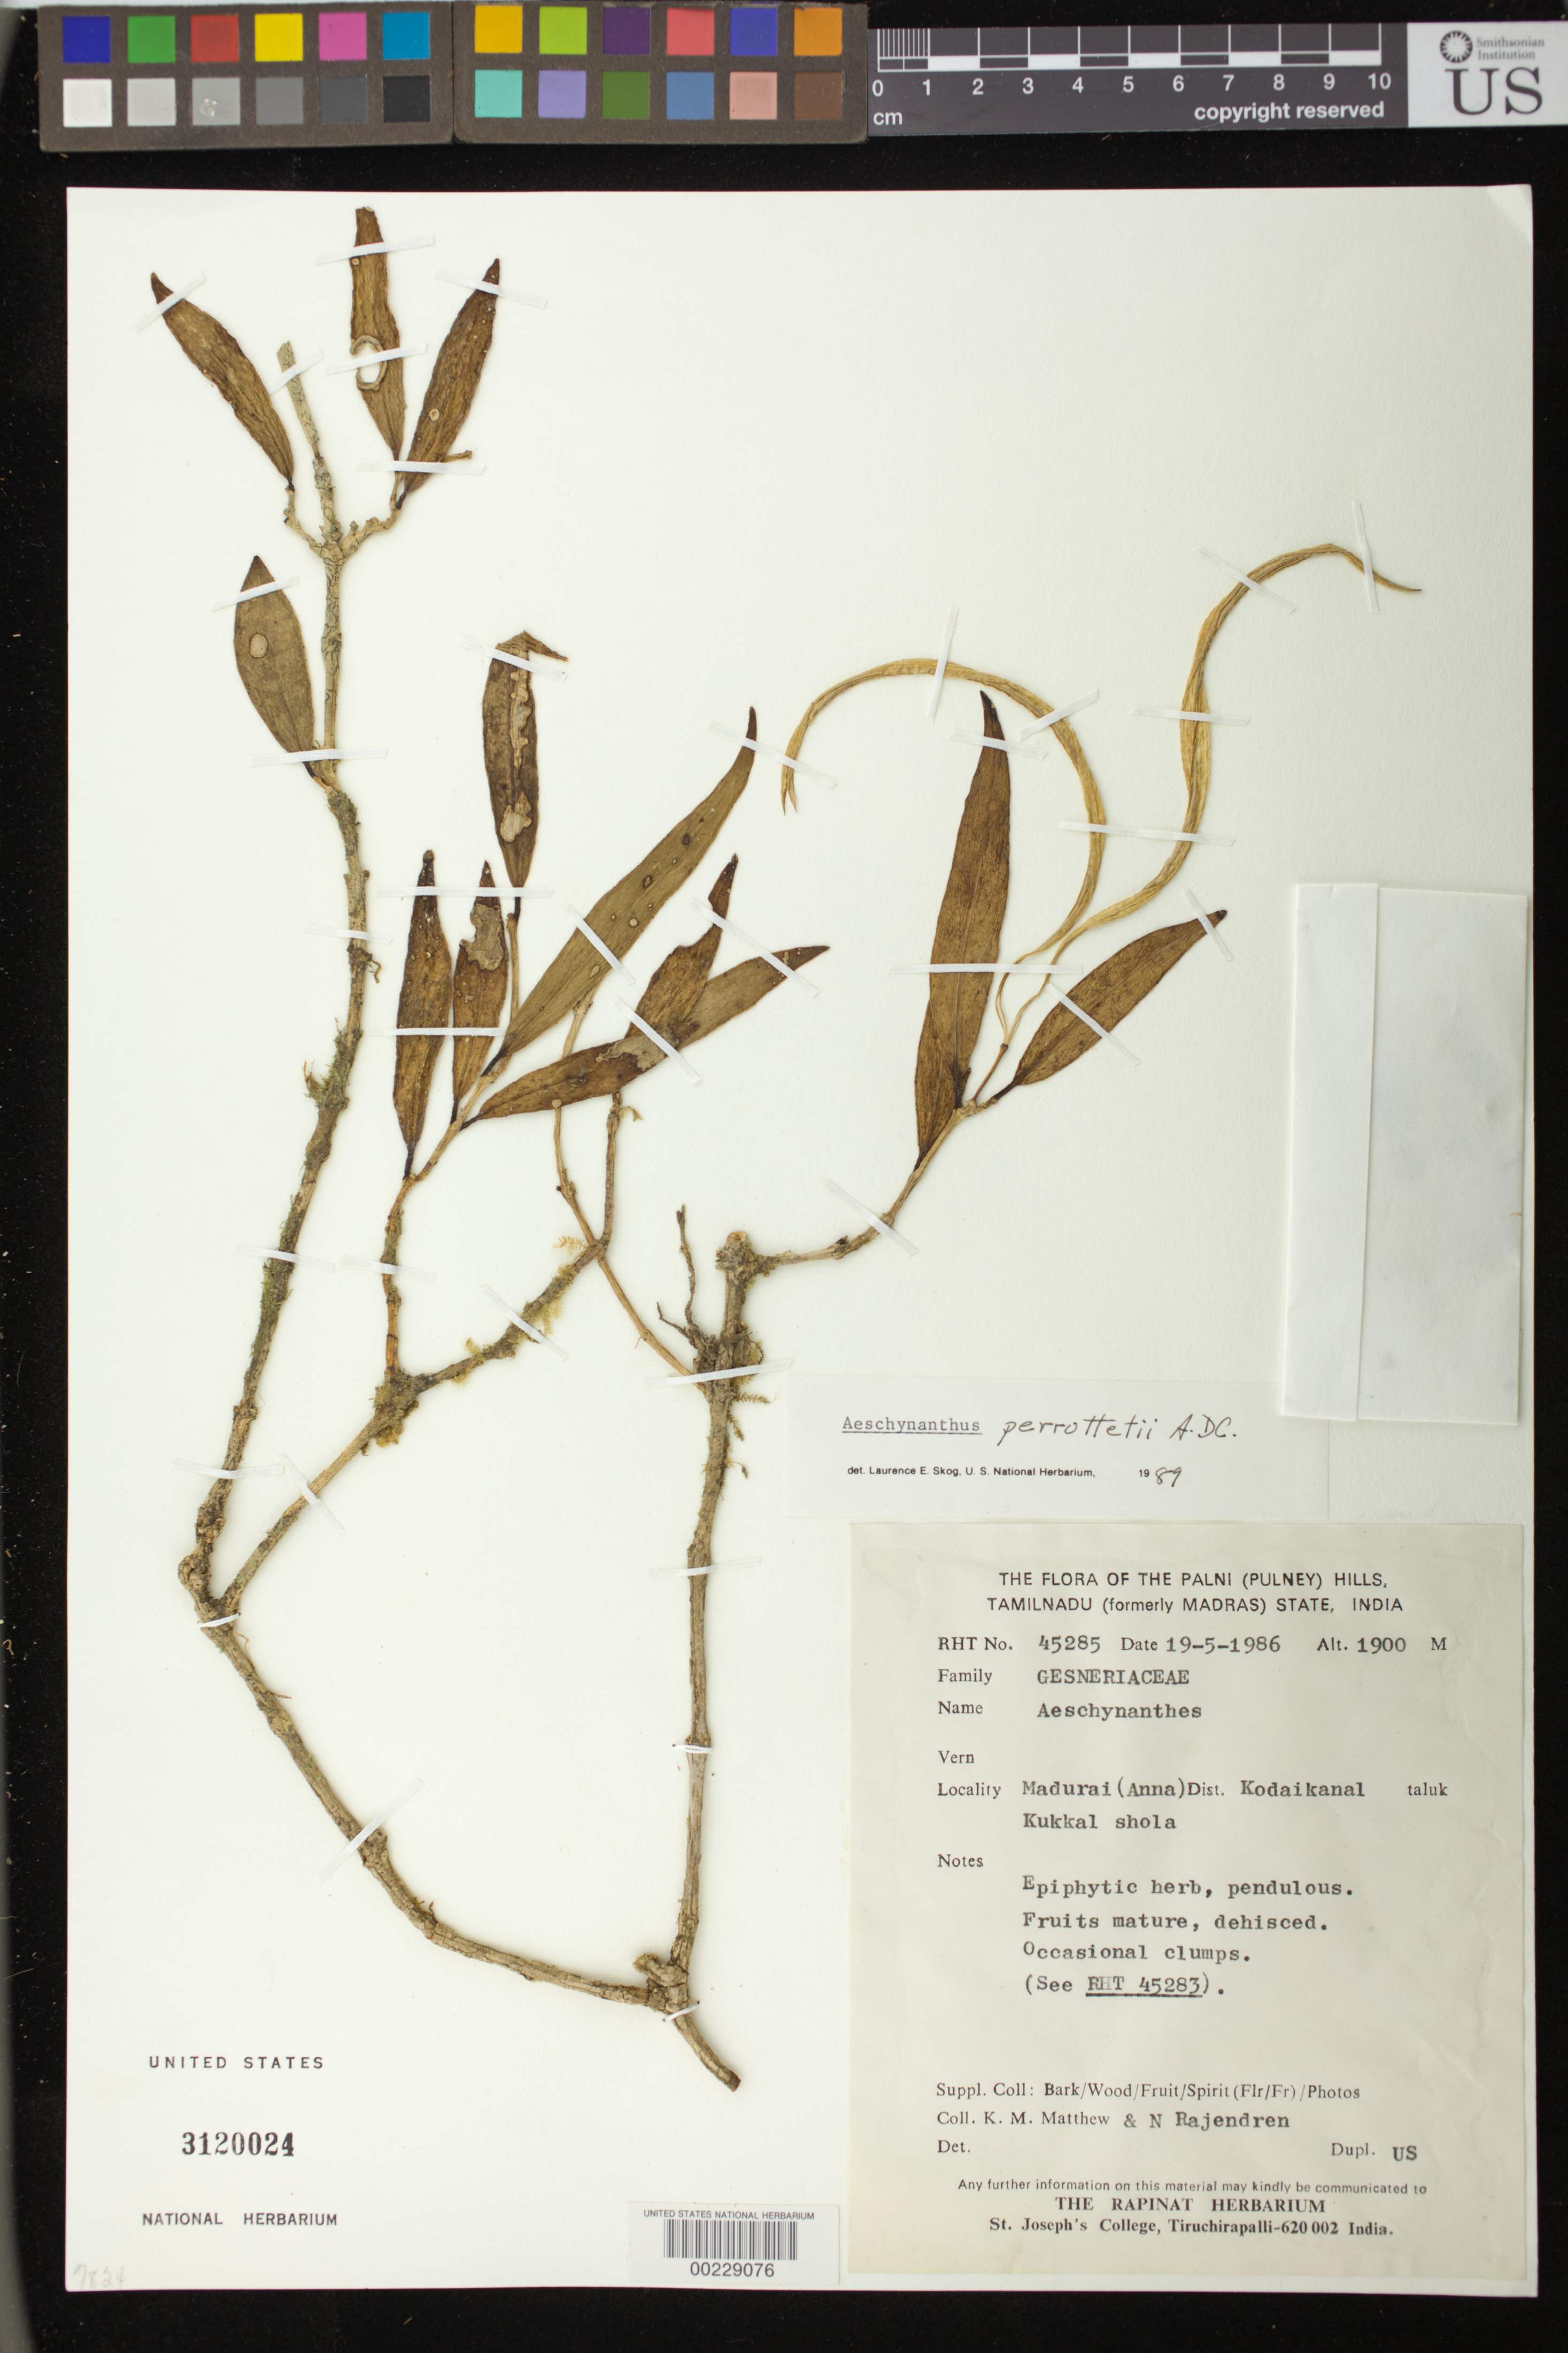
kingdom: Plantae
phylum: Tracheophyta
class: Magnoliopsida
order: Lamiales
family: Gesneriaceae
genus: Aeschynanthus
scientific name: Aeschynanthus perrottetii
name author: A. DC.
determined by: Skog, Laurence E.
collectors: K. M. Matthew & N. Rajendren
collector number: RHT 45285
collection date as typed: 19 May 1986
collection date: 1986-05-19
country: India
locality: Palni (pulney) hills, tamilnadu (formerly madras) state, dist kodaikanal taluk, madurai (anna), kukkal shola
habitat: Occasional clumps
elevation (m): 1900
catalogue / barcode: US 3120024